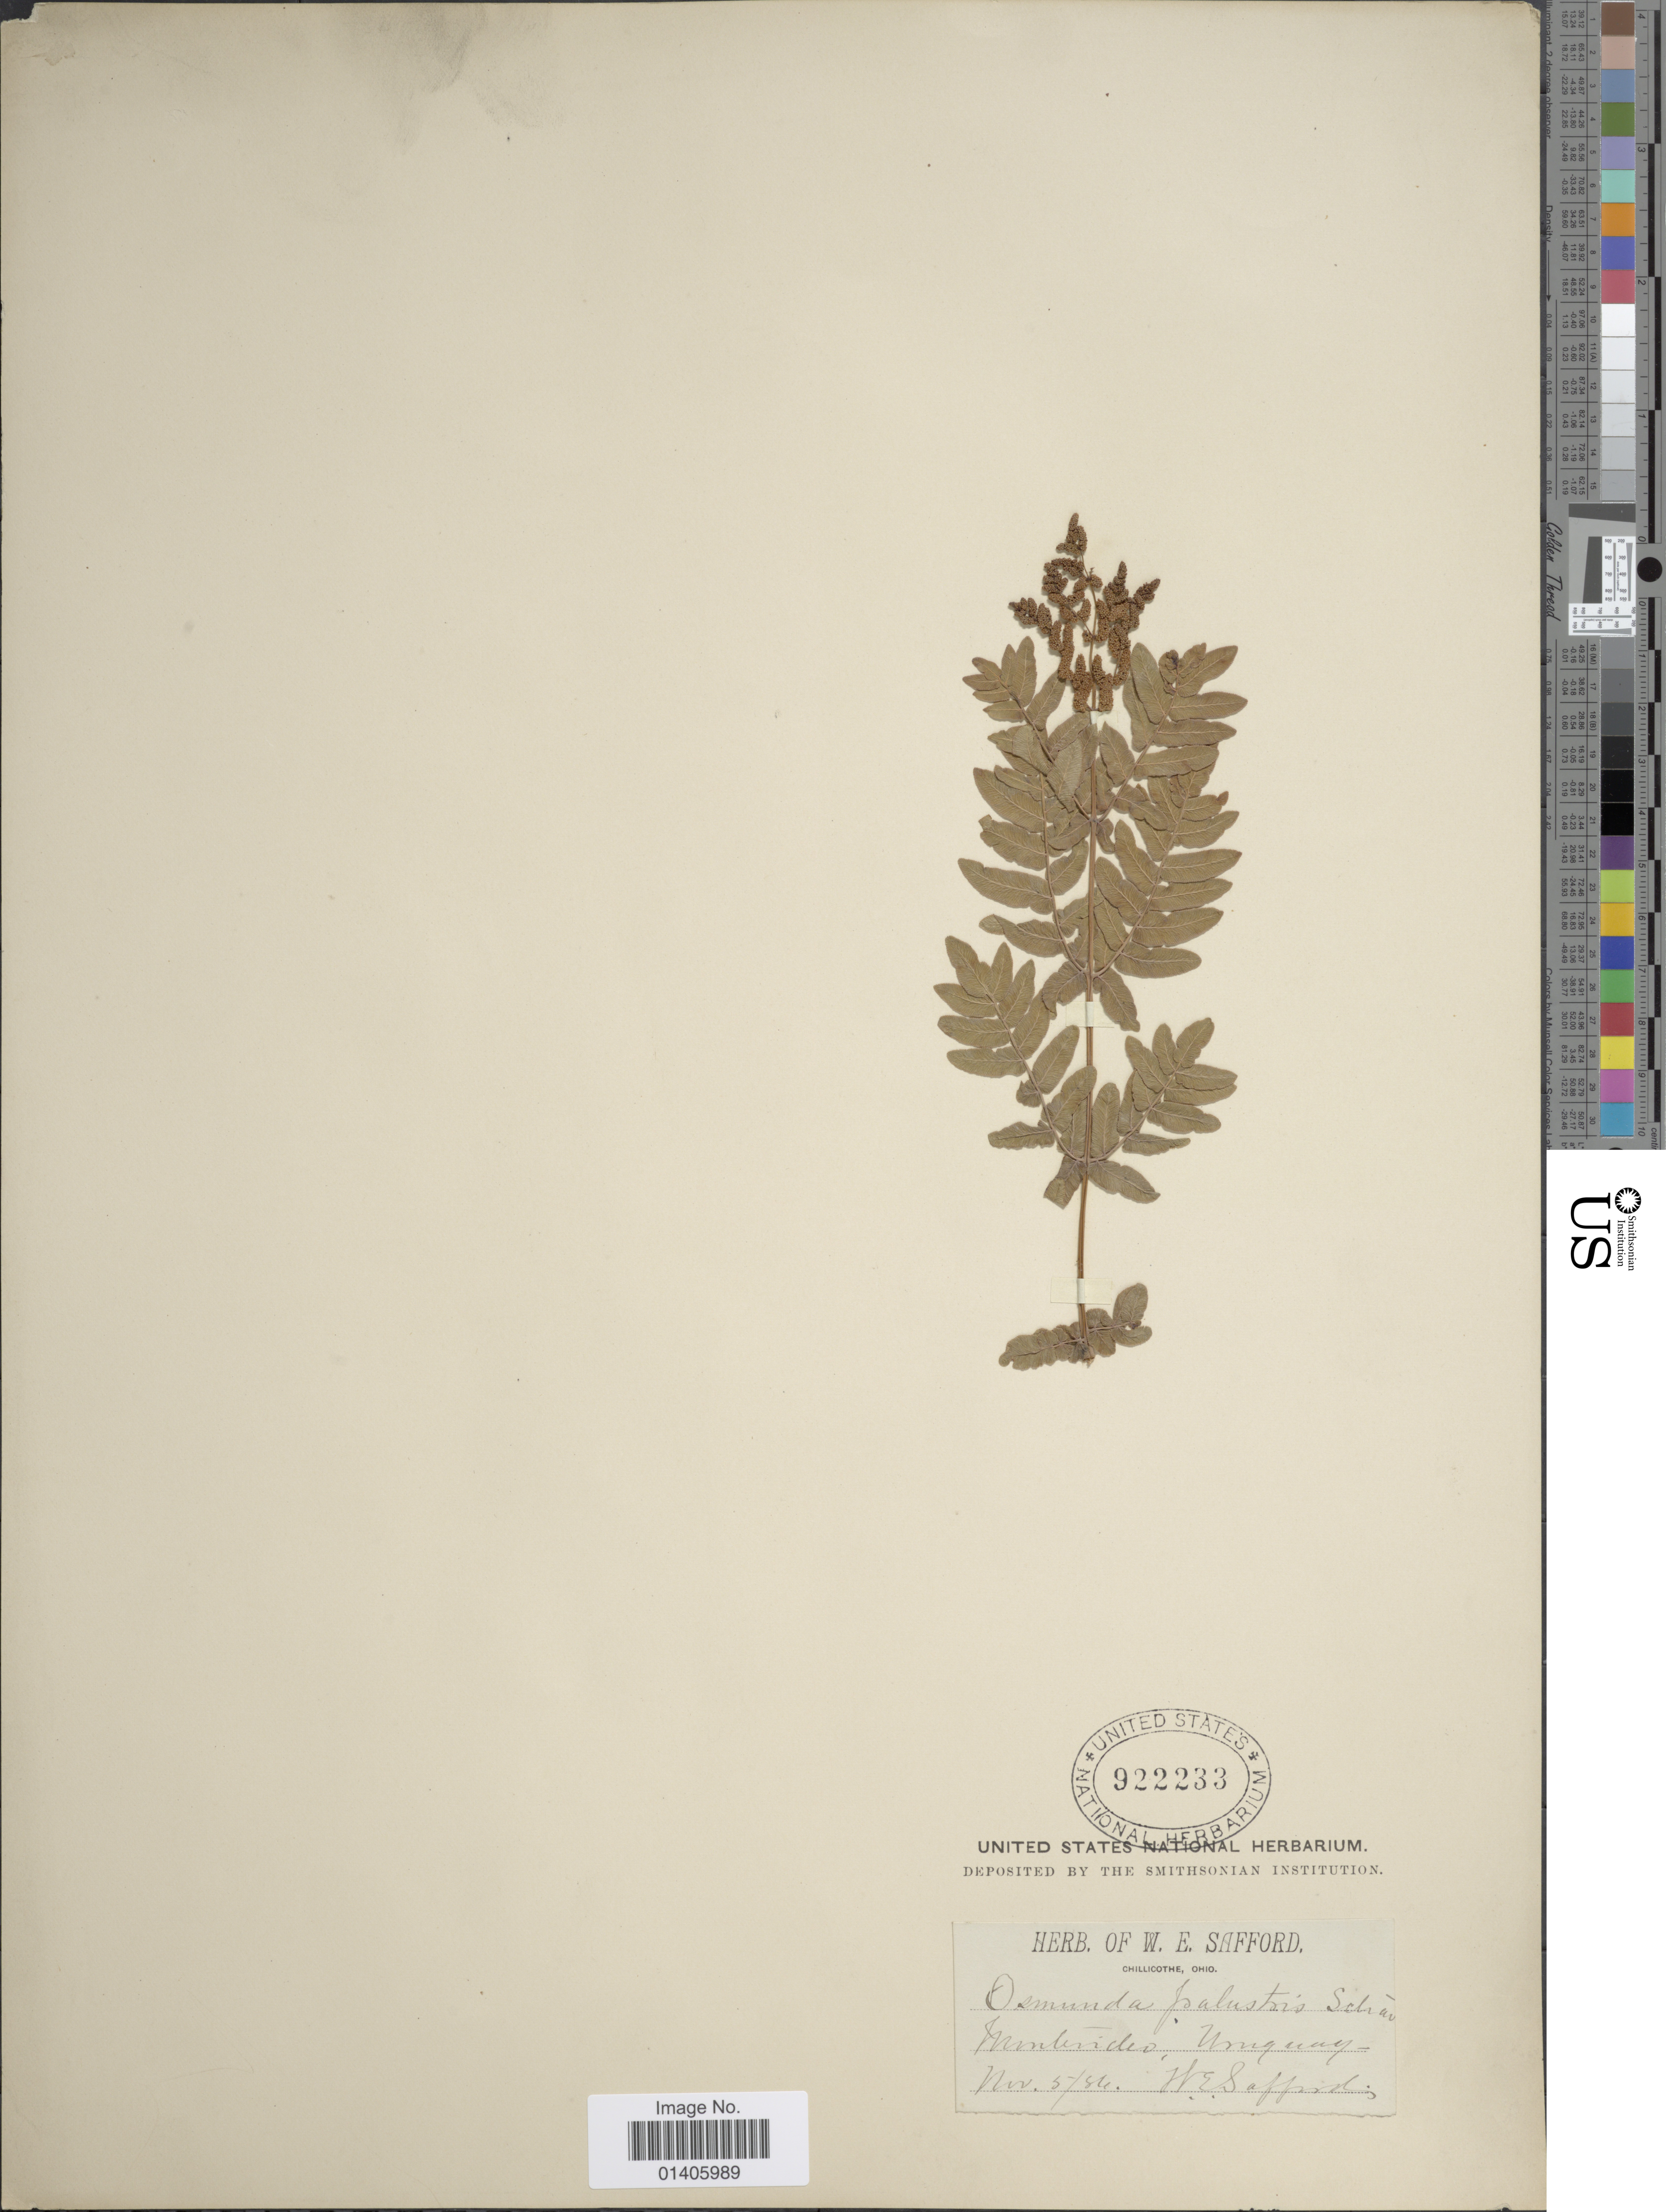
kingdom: Plantae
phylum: Tracheophyta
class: Polypodiopsida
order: Osmundales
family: Osmundaceae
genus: Osmunda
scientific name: Osmunda regalis var. palustris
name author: (Schrad.) C. Chr. ex Angely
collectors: W. E. Safford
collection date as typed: Transcribed d/m/y: 5/11/54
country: Uruguay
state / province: Montevideo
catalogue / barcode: US 922233